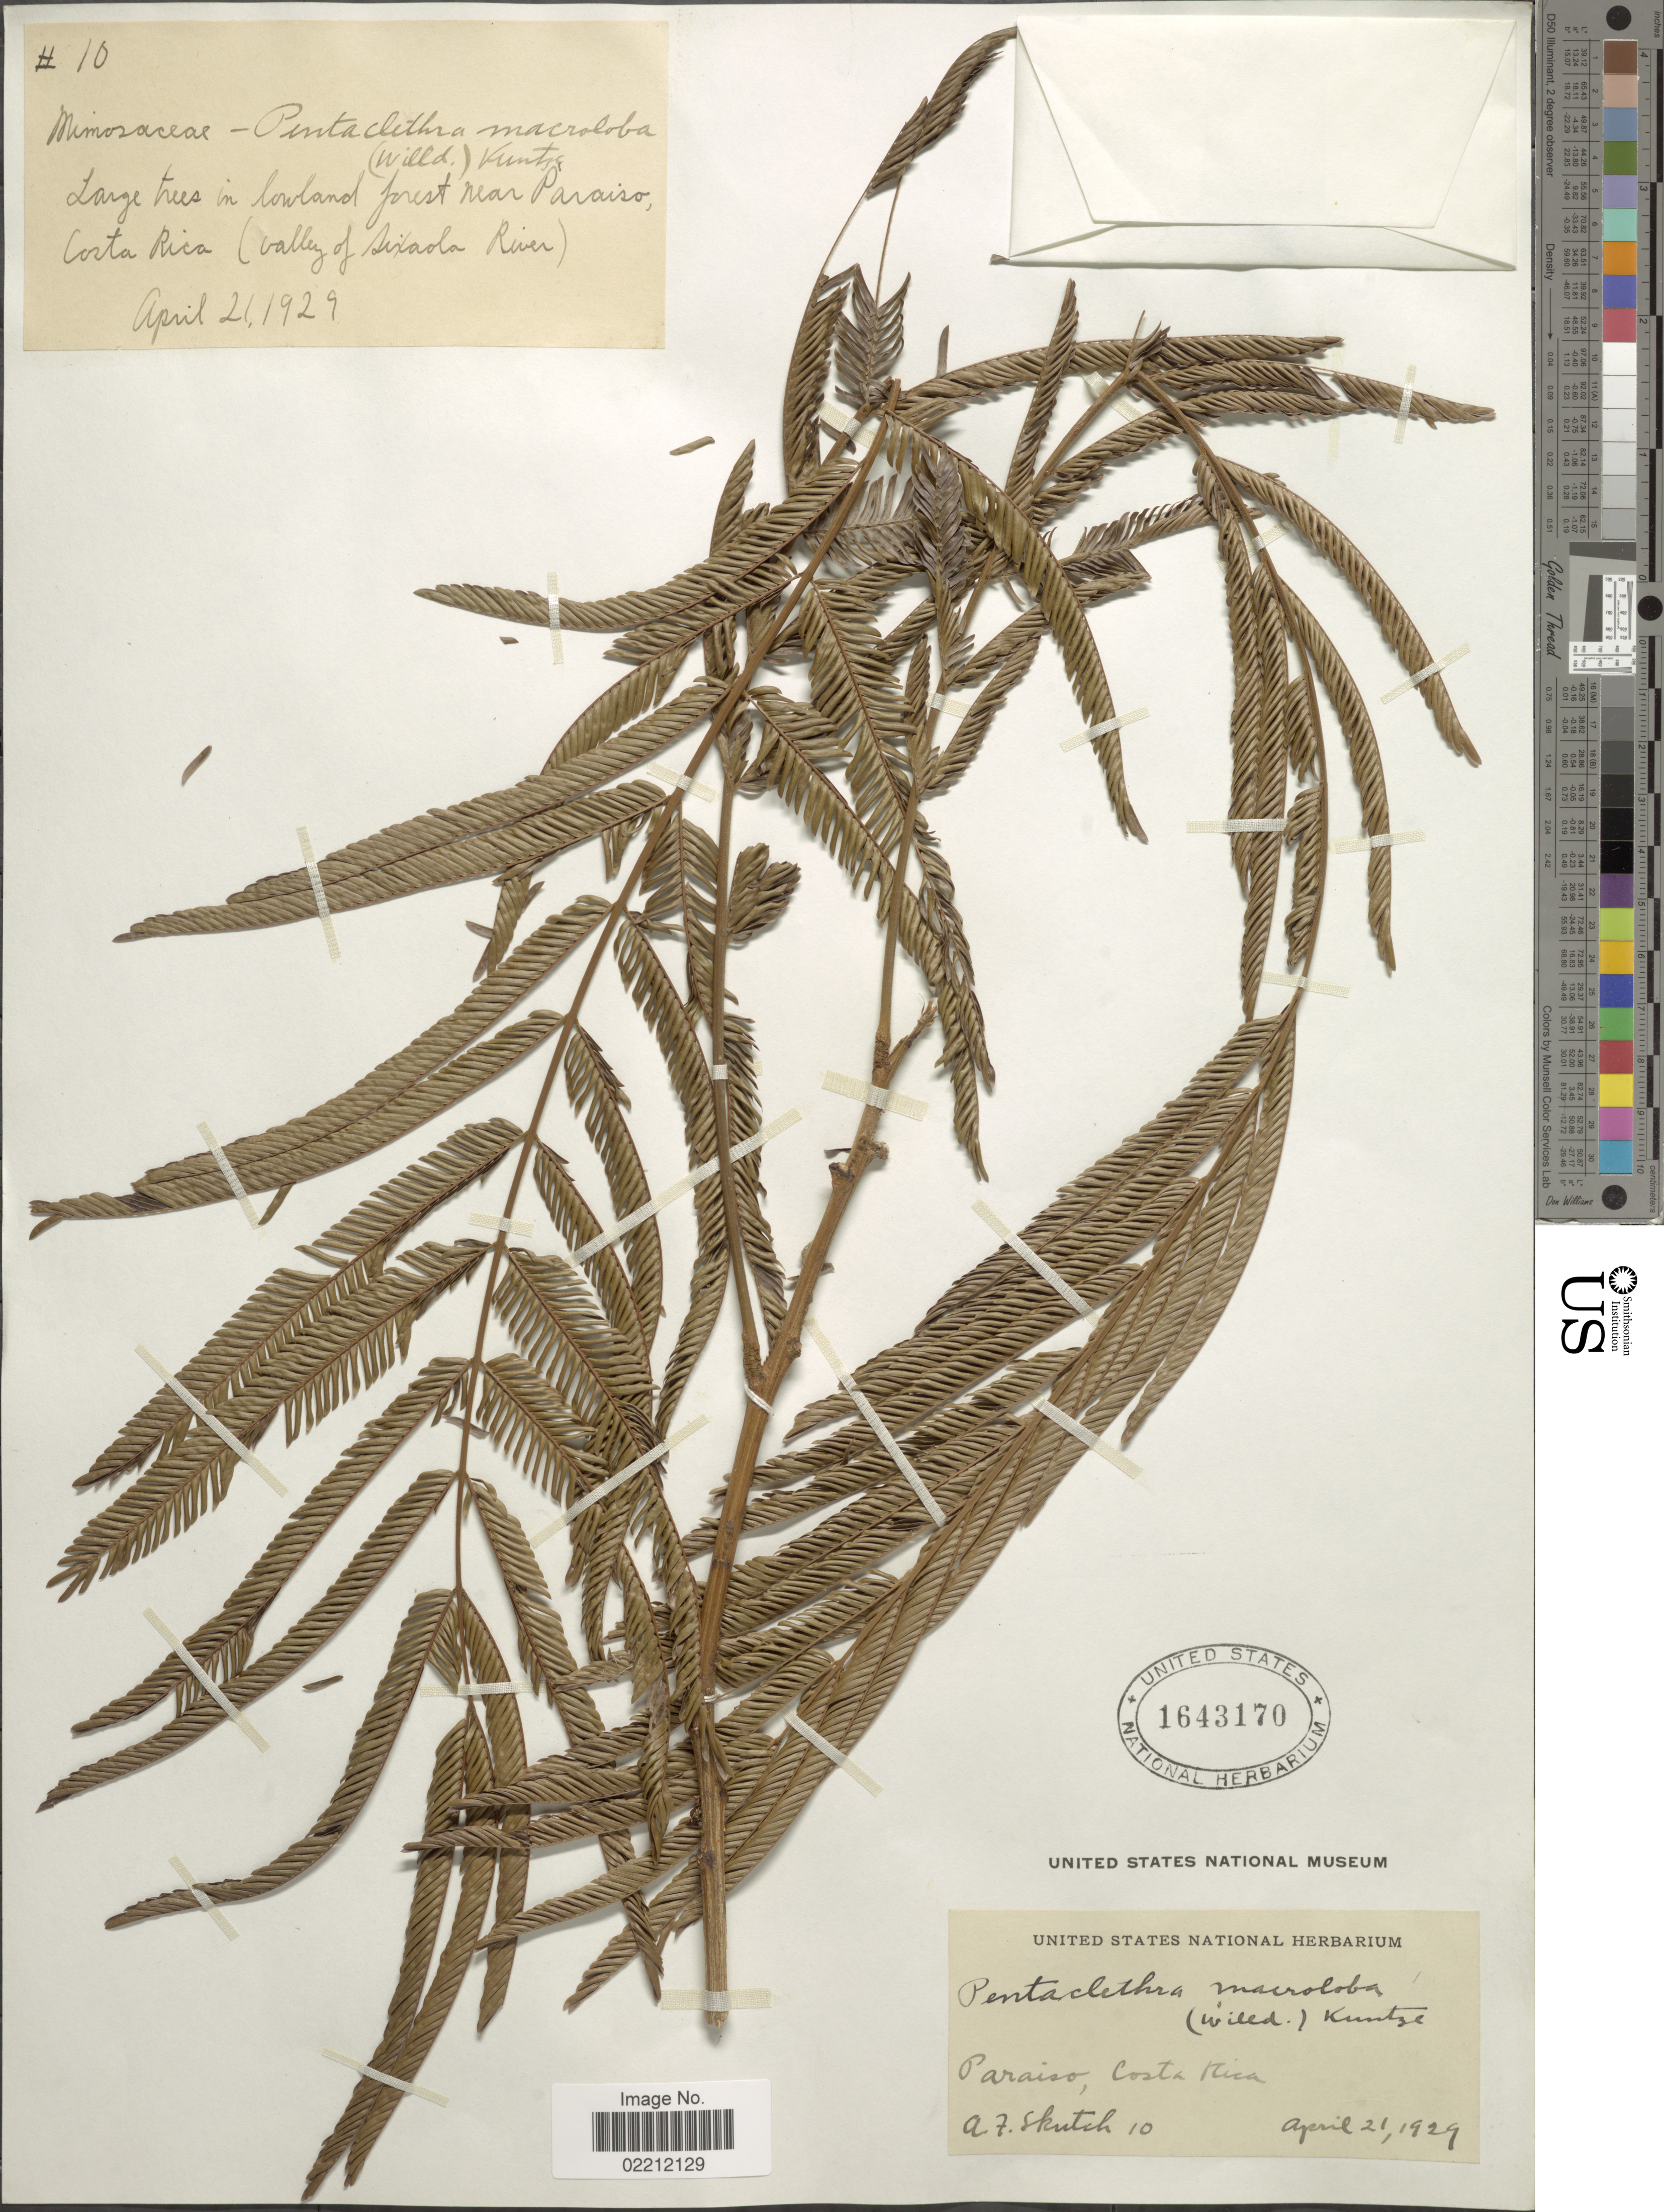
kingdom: Plantae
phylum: Tracheophyta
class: Magnoliopsida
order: Fabales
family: Fabaceae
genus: Pentaclethra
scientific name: Pentaclethra macroloba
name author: (Willd.) Kuntze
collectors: A. F. Skutch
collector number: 10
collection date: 1929-04-21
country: Costa Rica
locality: Paraiso, Costa Rica.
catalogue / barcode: US 1643170